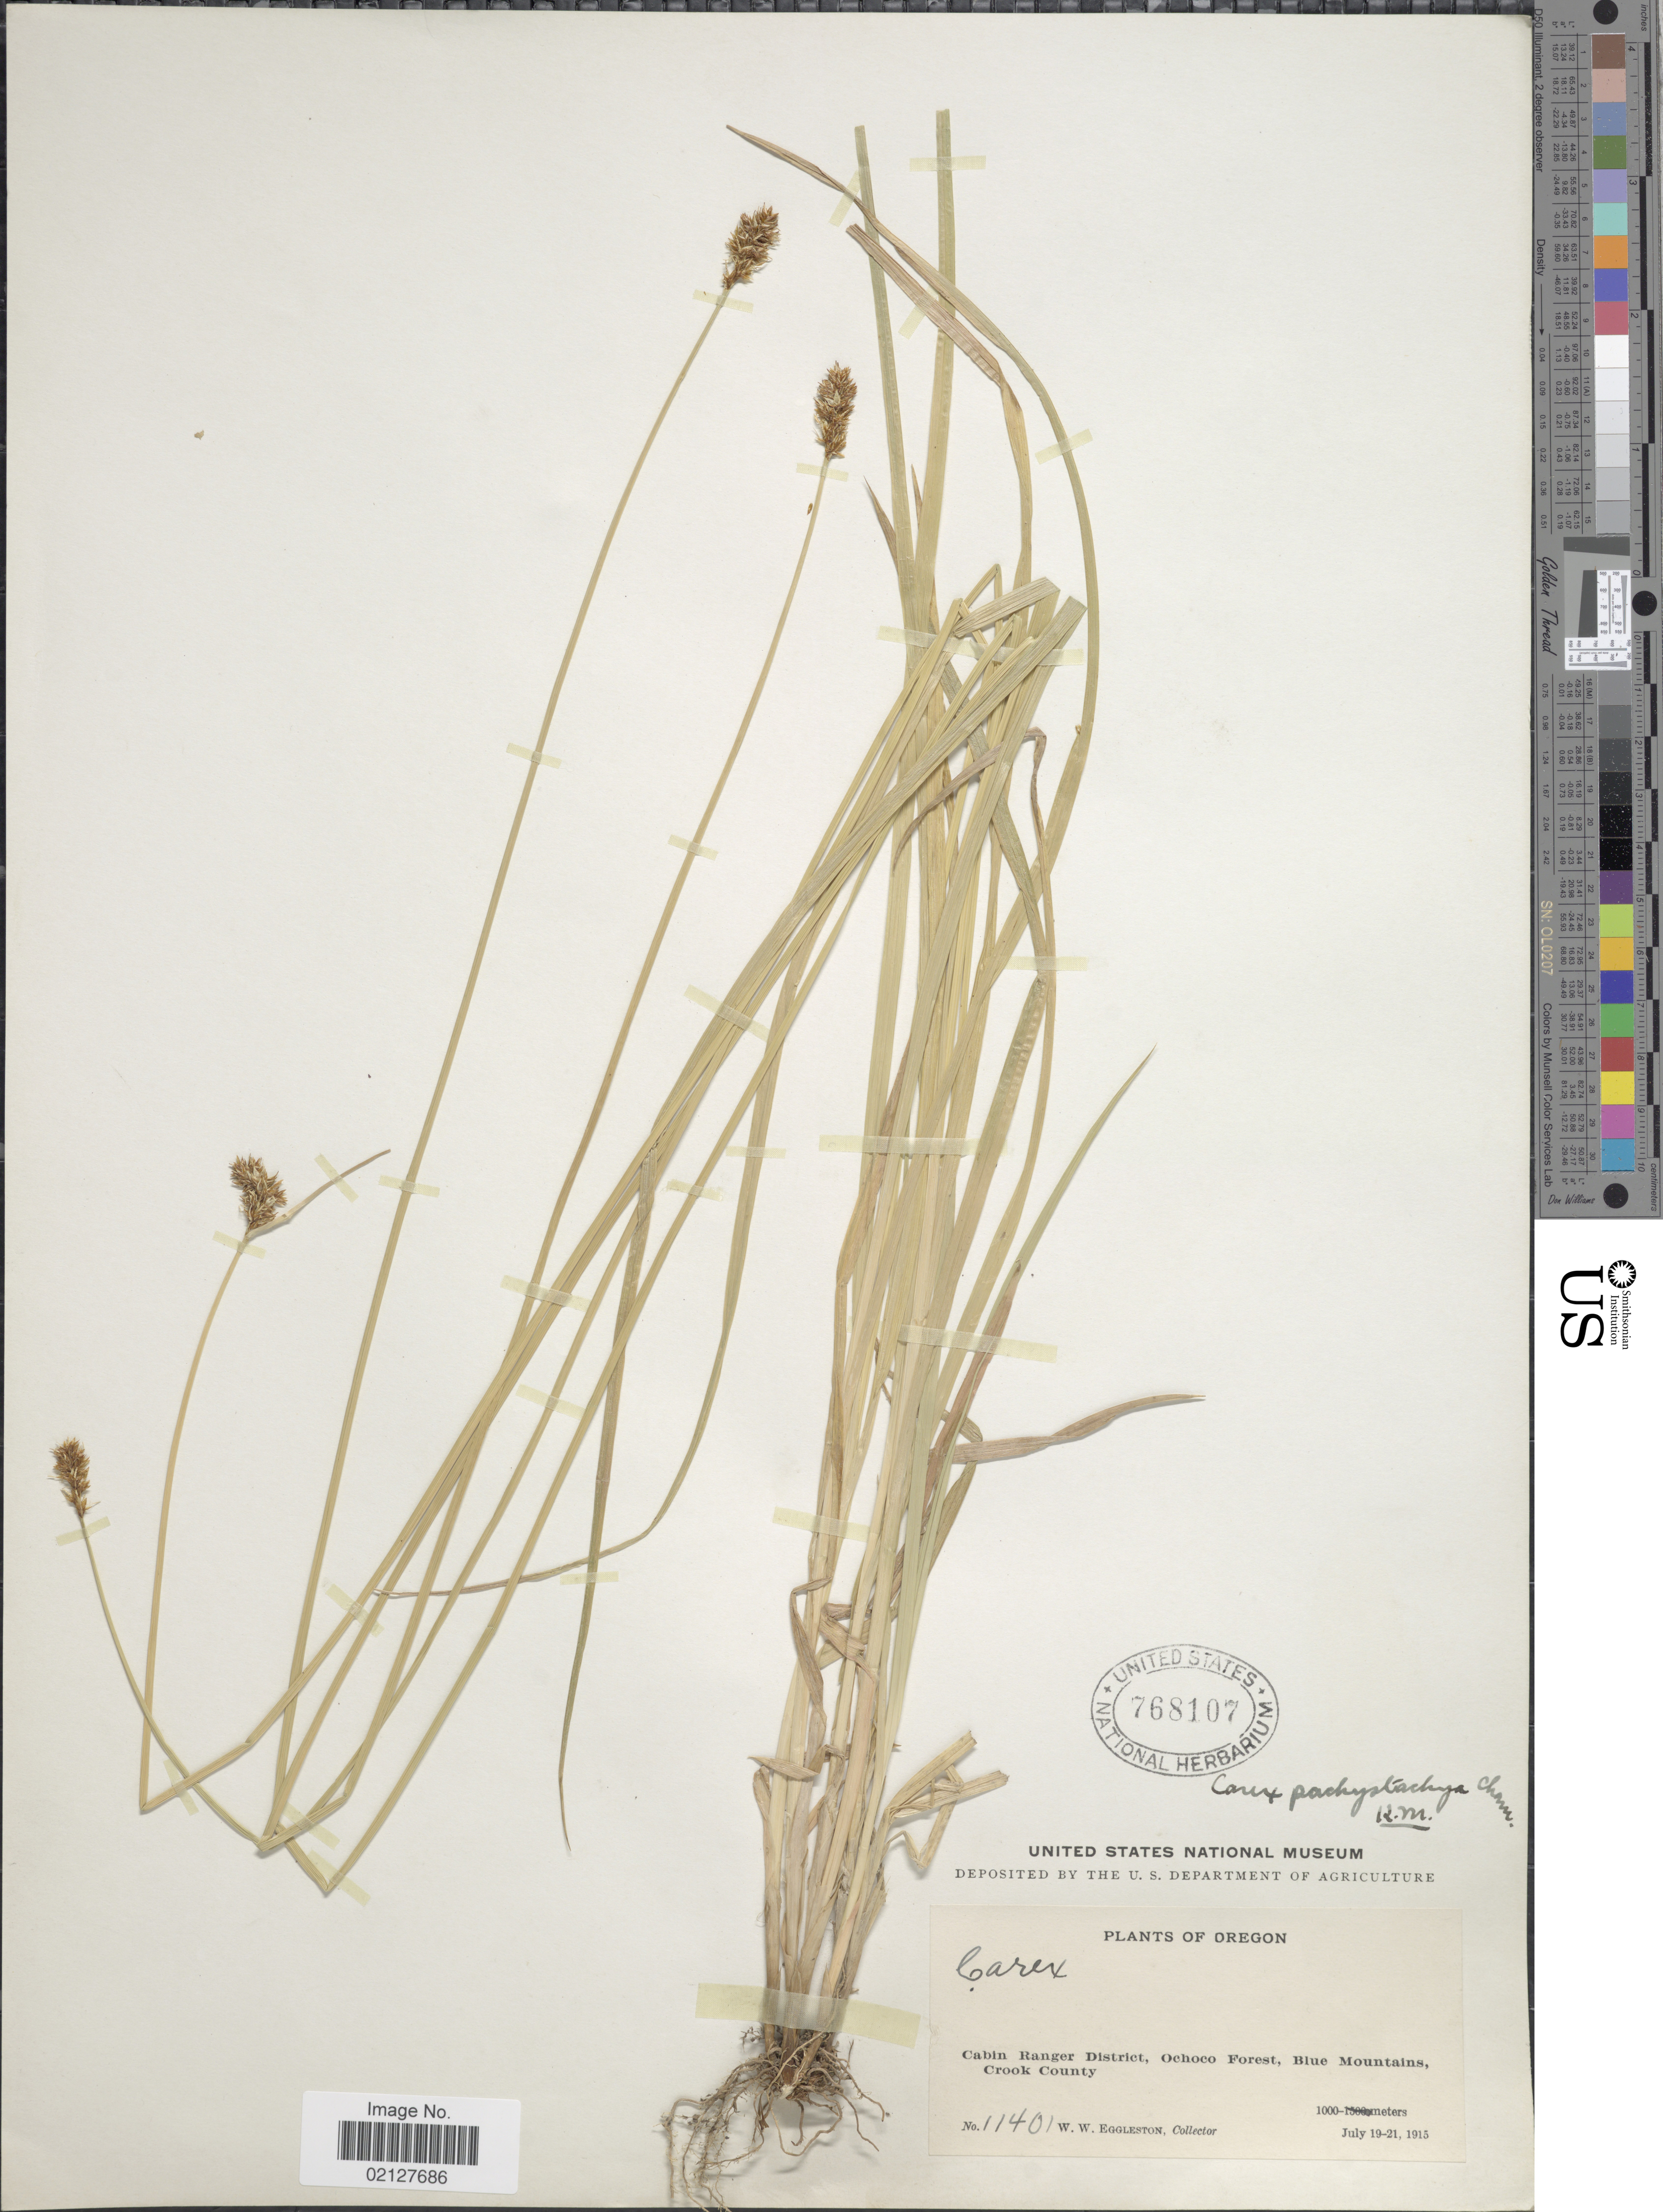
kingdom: Plantae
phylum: Tracheophyta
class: Liliopsida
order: Poales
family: Cyperaceae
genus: Carex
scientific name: Carex pachystachya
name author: Cham. ex Steud.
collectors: W. W. Eggleston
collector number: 11401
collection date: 1915-07-19/1915-07-21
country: United States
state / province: Oregon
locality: Cabin Ranger District, Ochoco Forest, Blue Mountains, Crook County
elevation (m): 1000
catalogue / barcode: US 768107